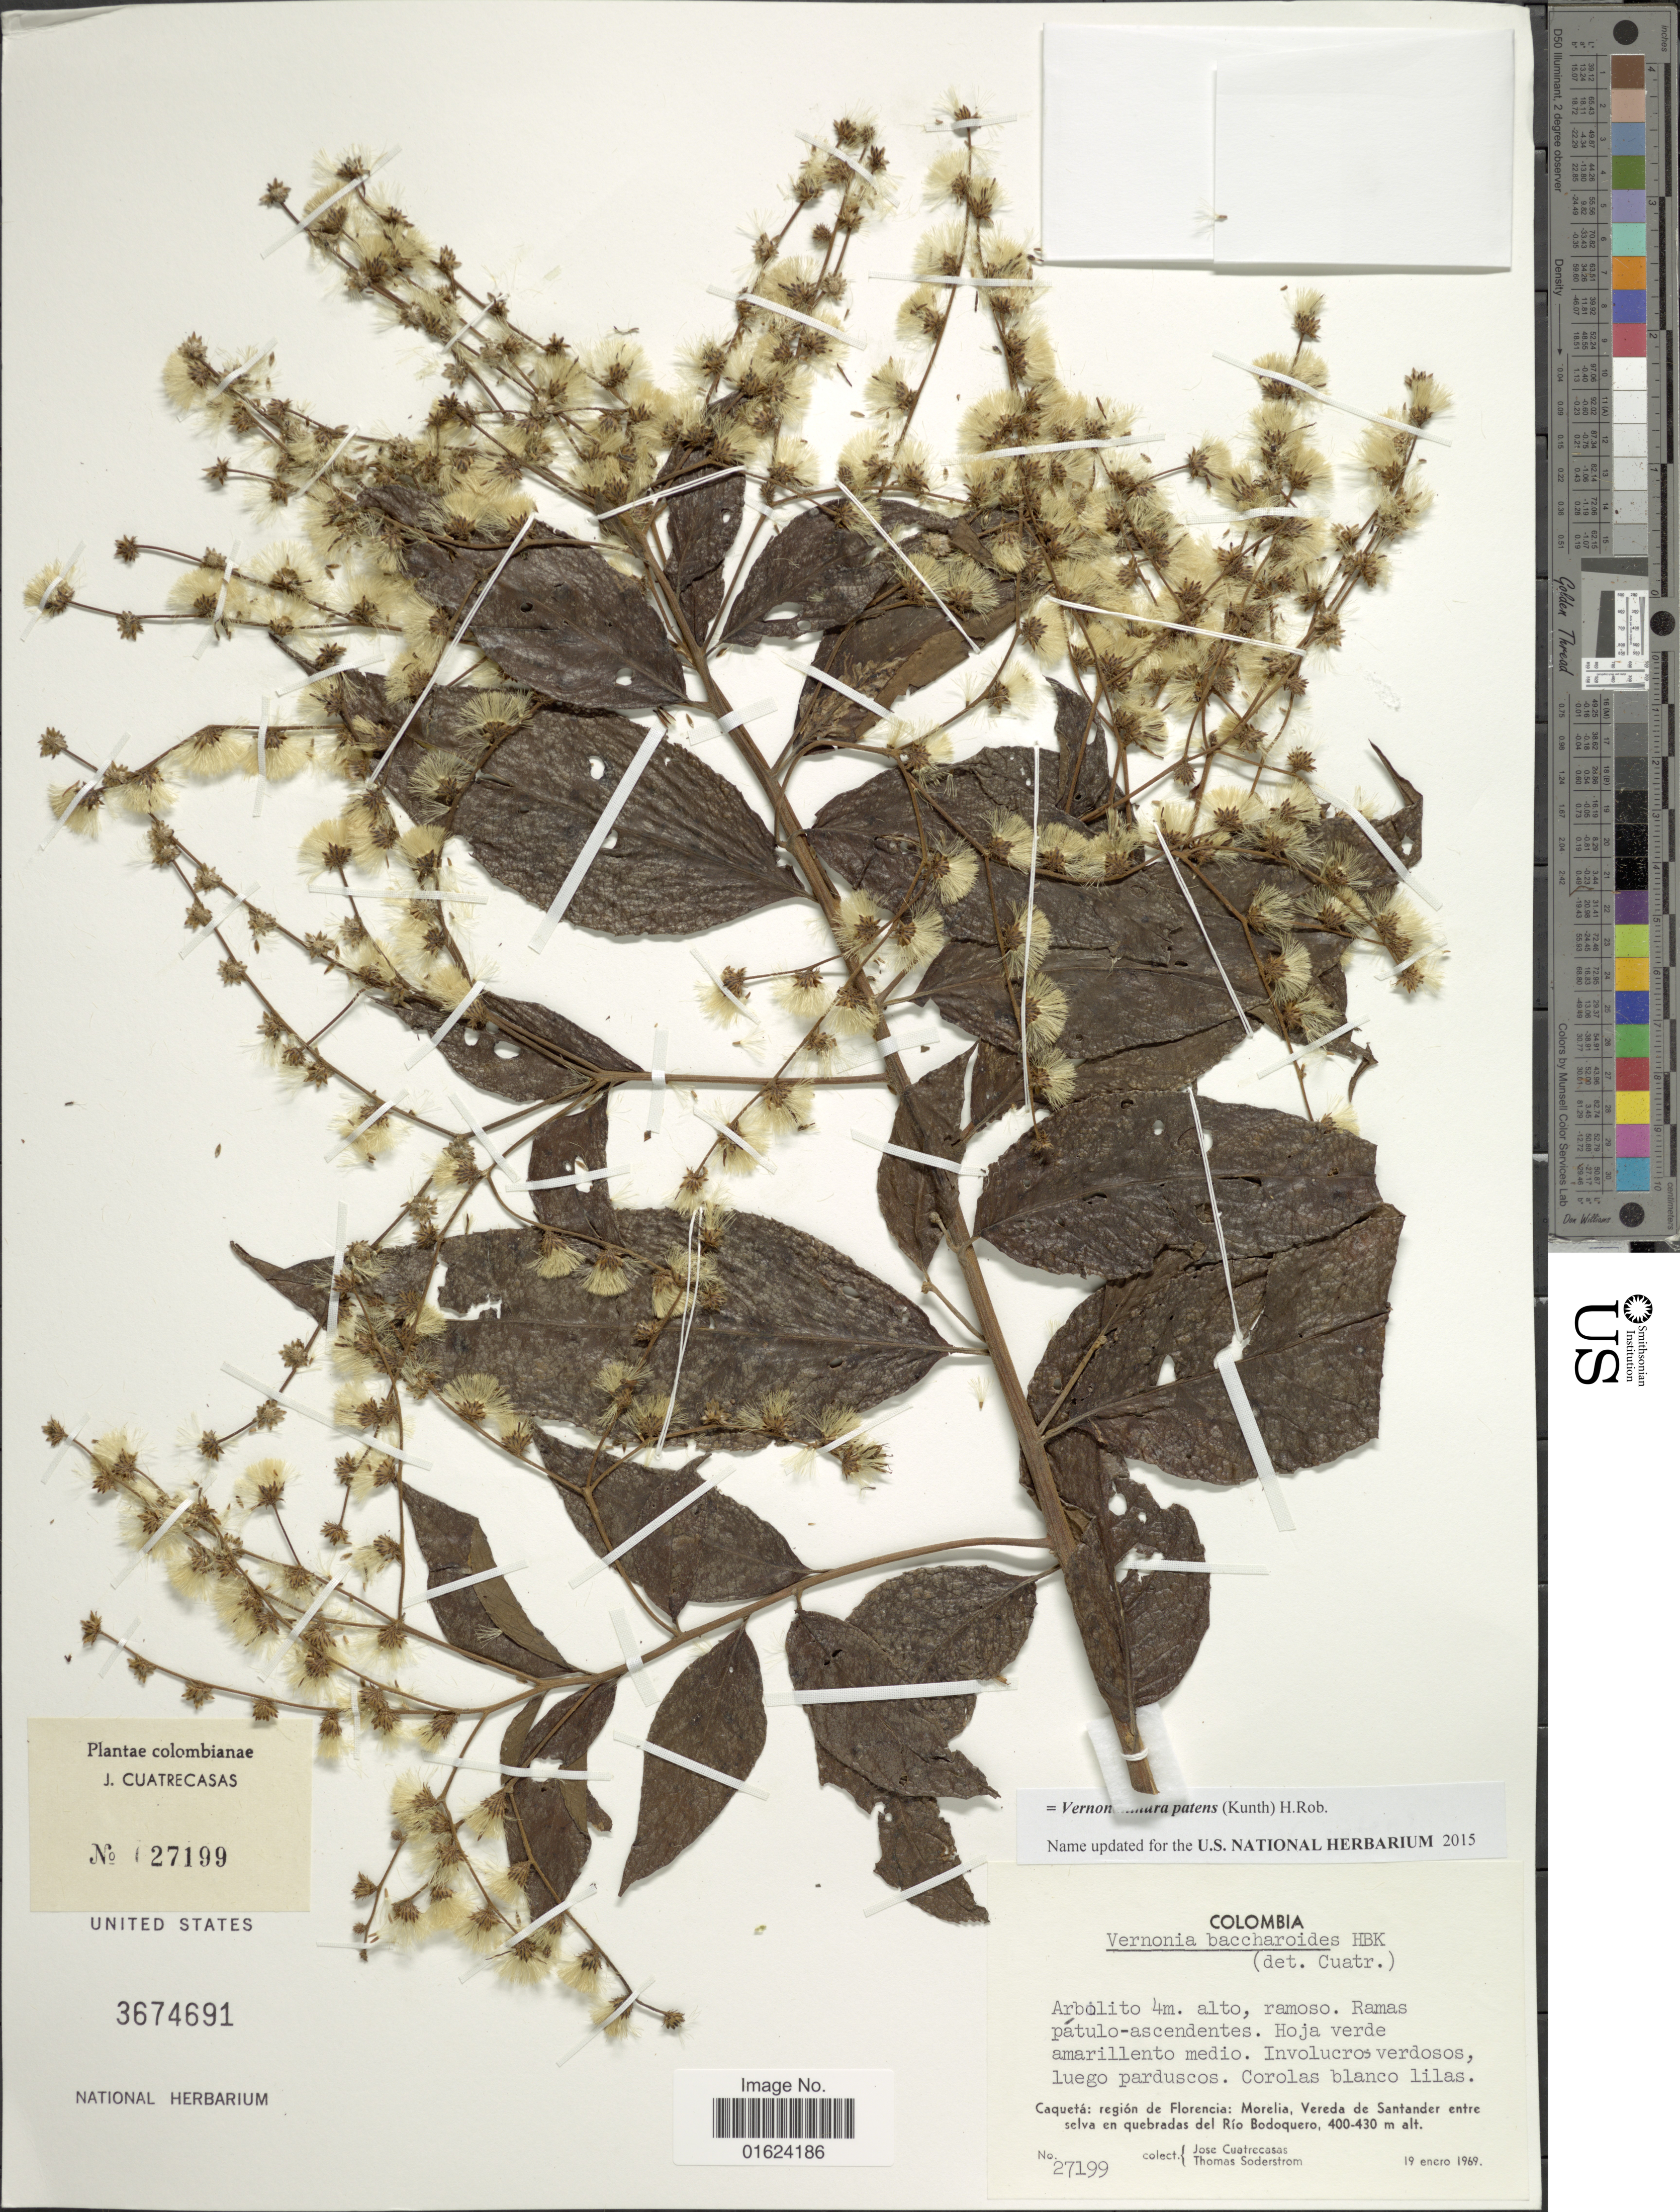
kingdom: Plantae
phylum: Tracheophyta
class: Magnoliopsida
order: Asterales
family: Asteraceae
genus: Vernonanthura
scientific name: Vernonanthura patens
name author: (Kunth) H. Rob.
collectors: J. Cuatrecasas & T. R. Soderstrom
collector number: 21799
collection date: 1969-01-19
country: Colombia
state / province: Caquetá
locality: Caqueta: region de Florencia: Morelia, Vereda de Santander entre selva en quebrados del Rio Bodoquero.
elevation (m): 400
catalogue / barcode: US 3674691